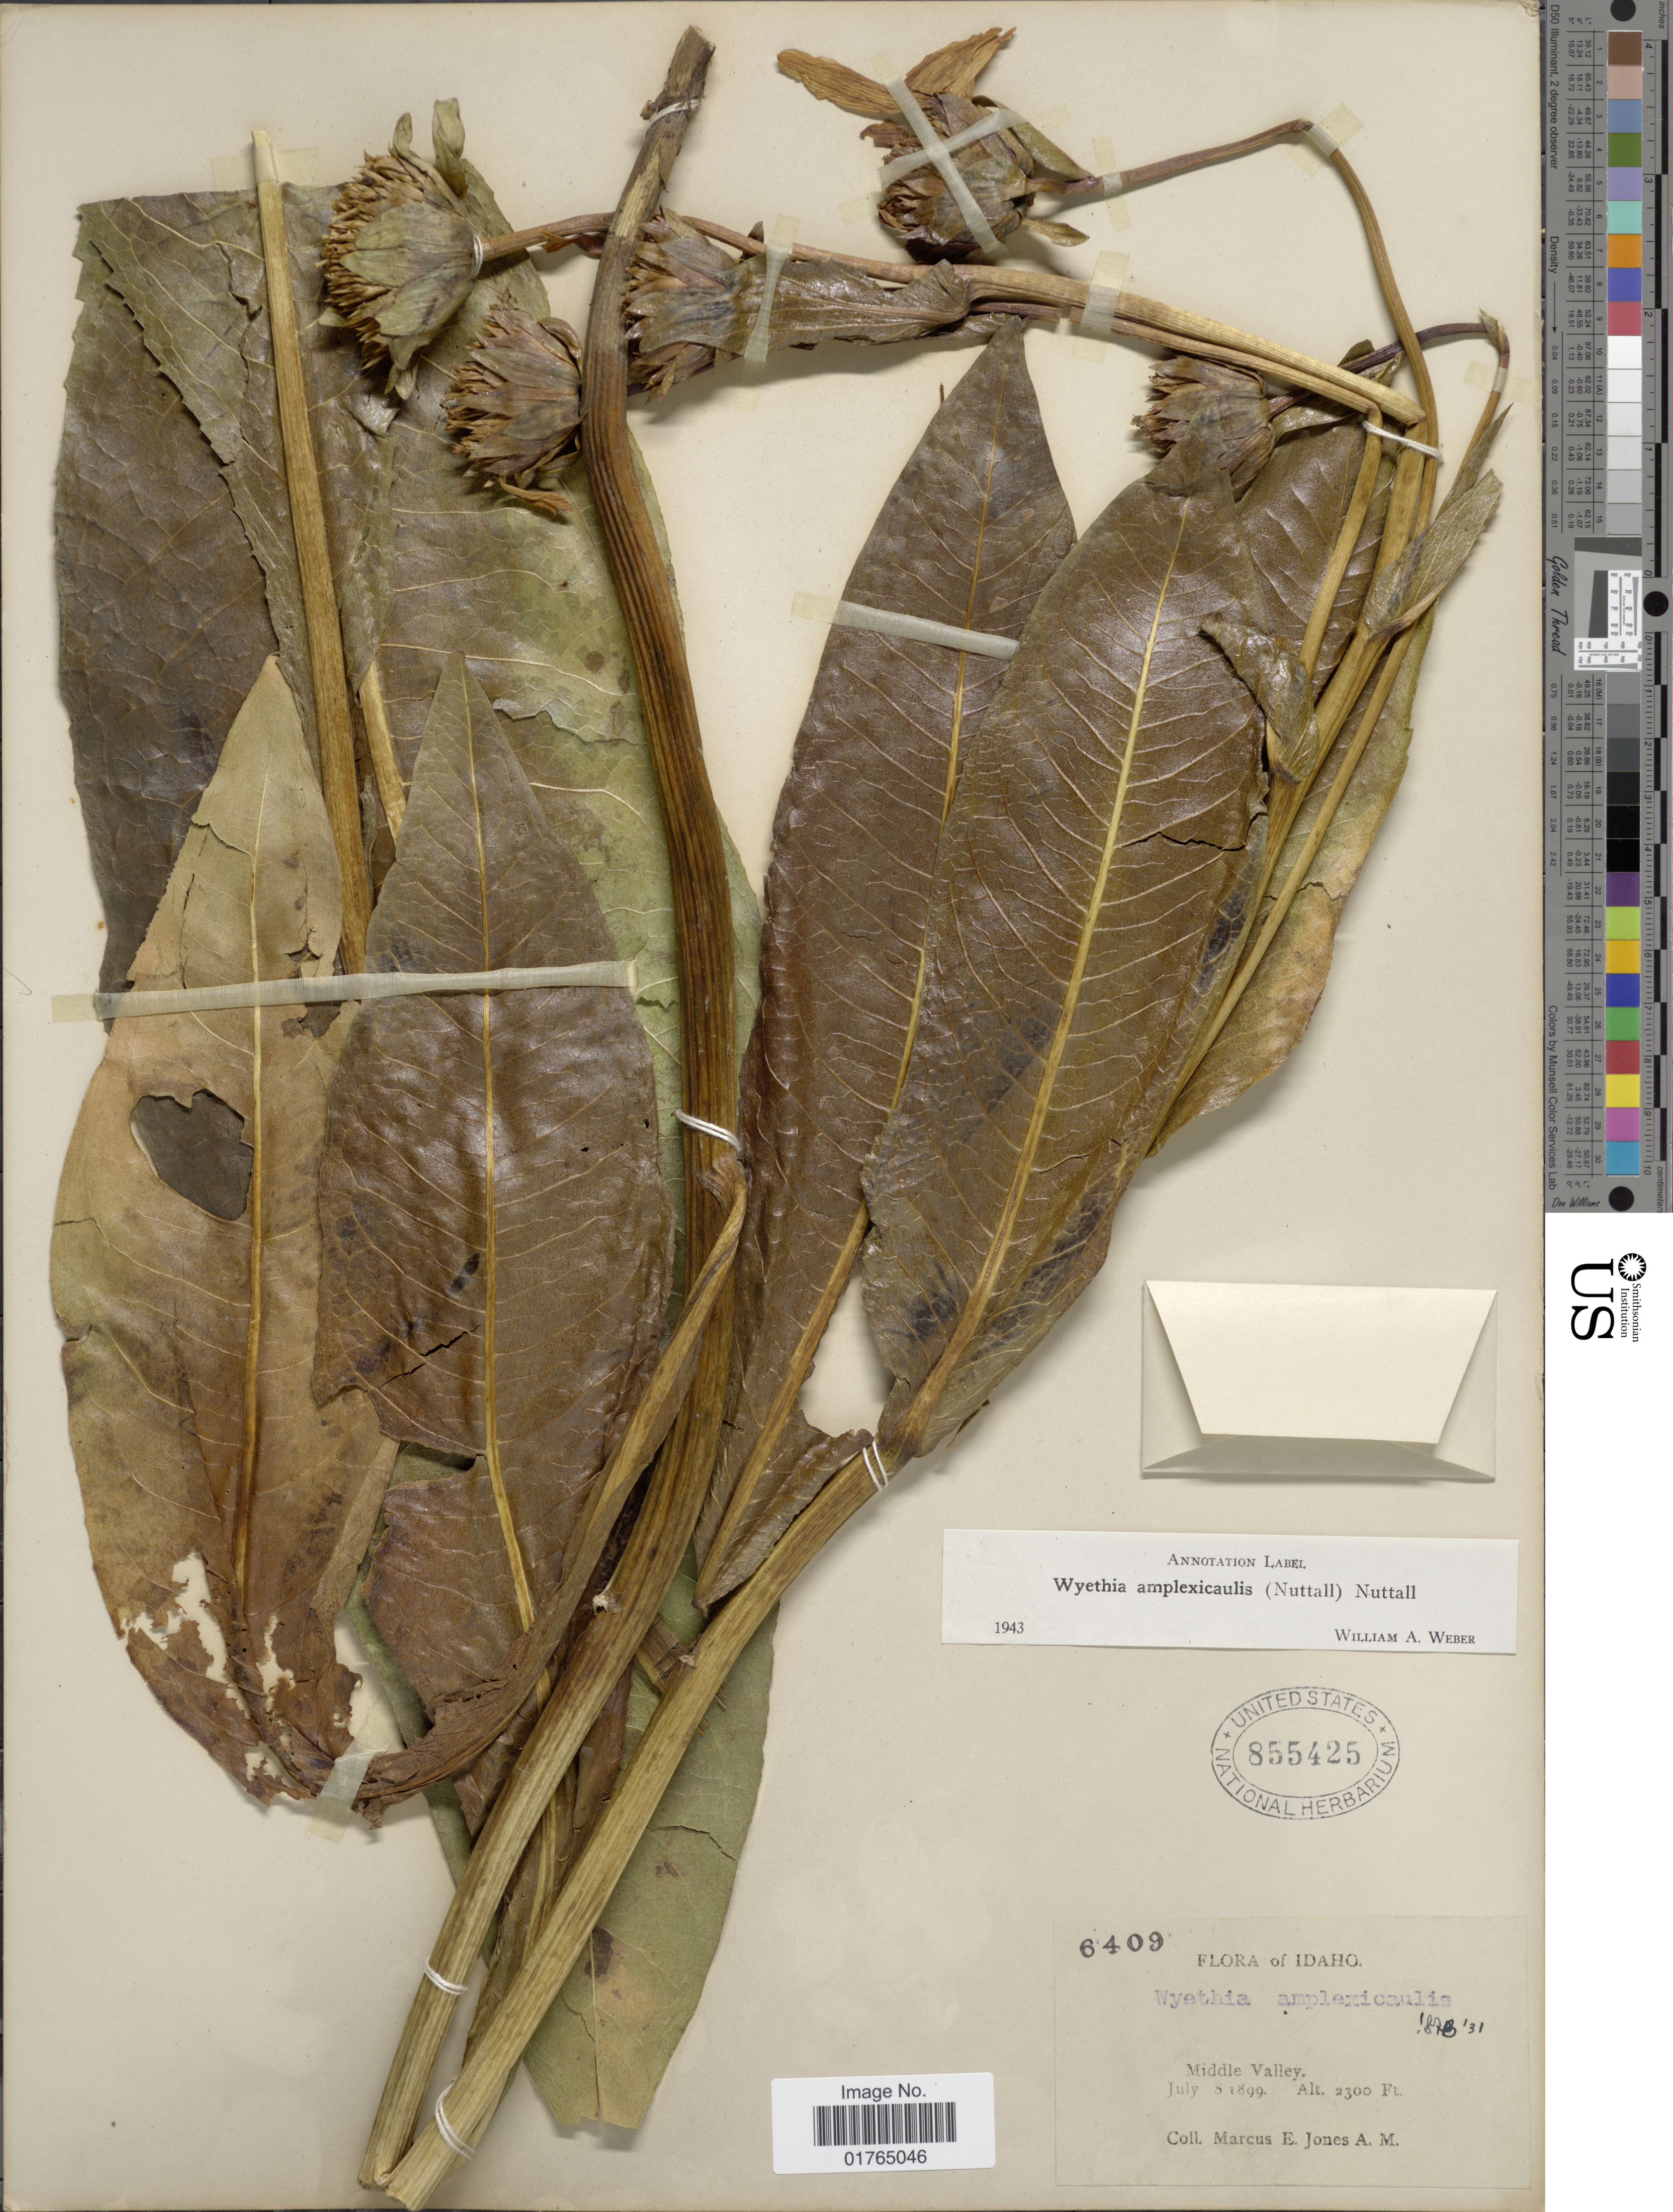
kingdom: Plantae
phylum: Tracheophyta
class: Magnoliopsida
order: Asterales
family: Asteraceae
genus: Wyethia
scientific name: Wyethia amplexicaulis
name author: Nutt.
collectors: M. E. Jones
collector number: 6409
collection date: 1899-07-08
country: United States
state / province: Idaho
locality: Middle Valley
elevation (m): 701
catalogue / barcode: US 855425